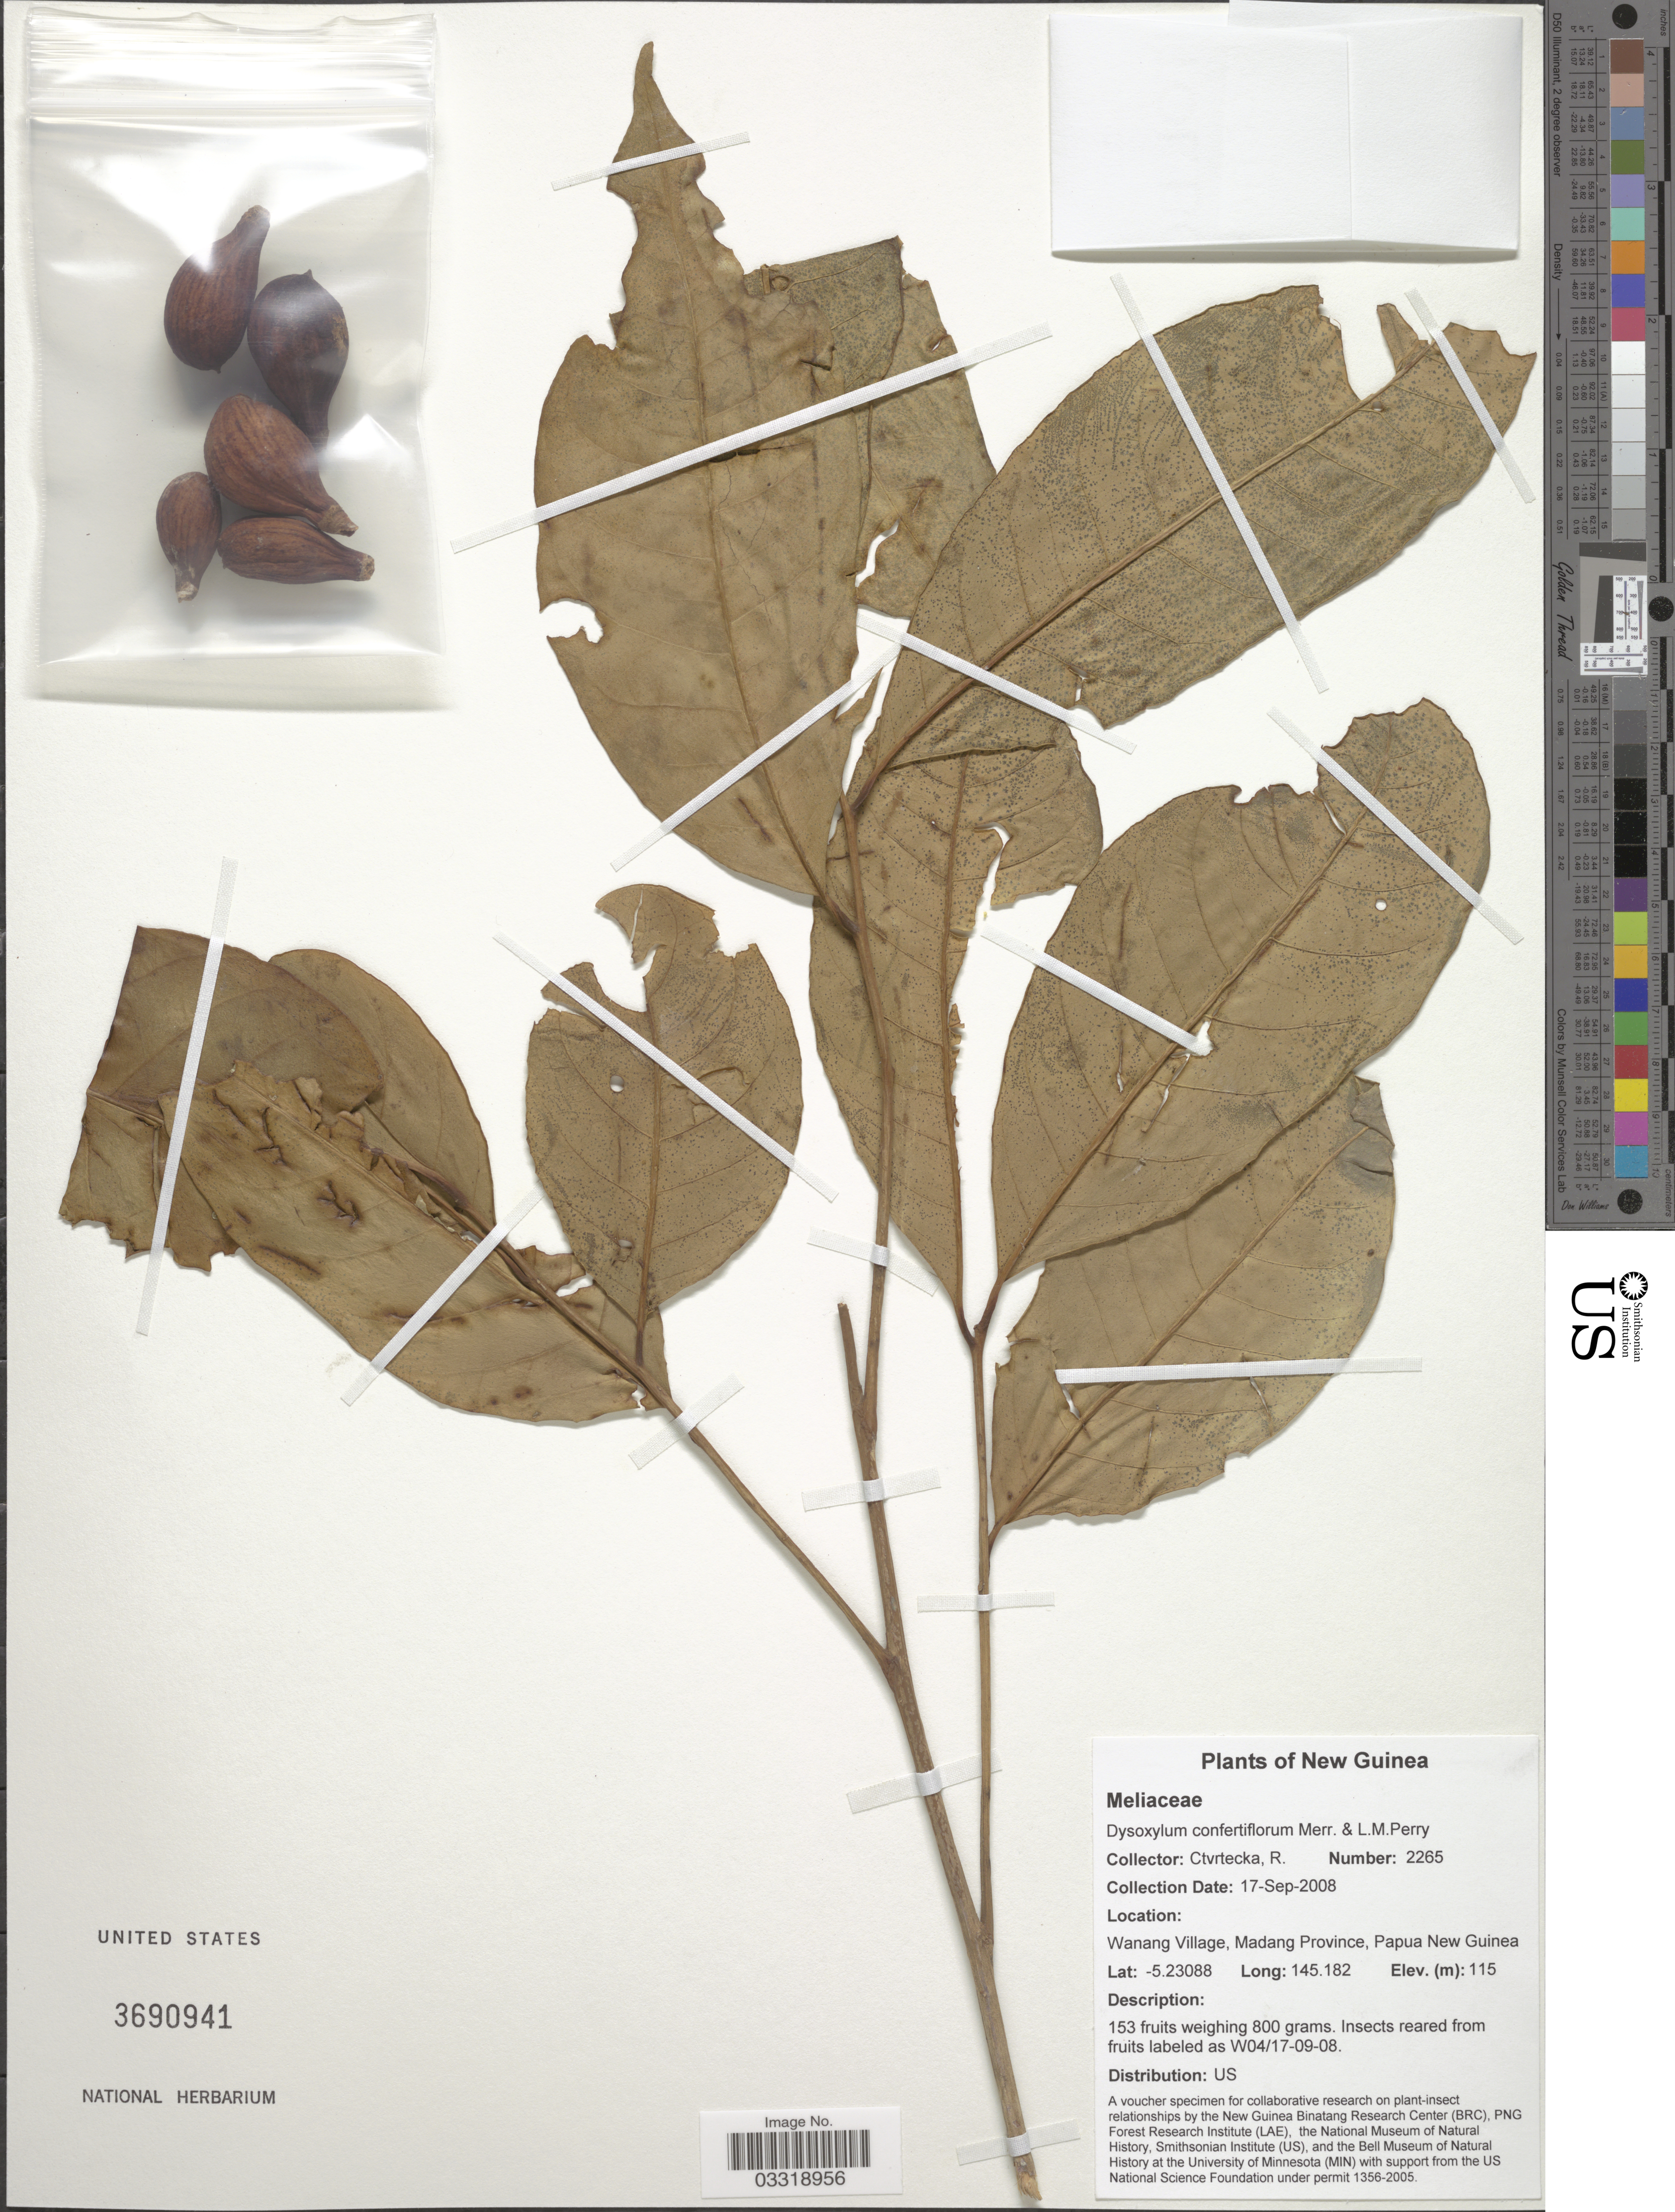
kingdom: Plantae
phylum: Tracheophyta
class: Magnoliopsida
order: Sapindales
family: Meliaceae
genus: Dysoxylum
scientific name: Dysoxylum latifolium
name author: Benth.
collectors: R. Ctvrtecka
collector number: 2265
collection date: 2008-09-17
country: Papua New Guinea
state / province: Madang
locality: New Guinea. Wanang Village.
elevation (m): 115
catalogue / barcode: US 3690941